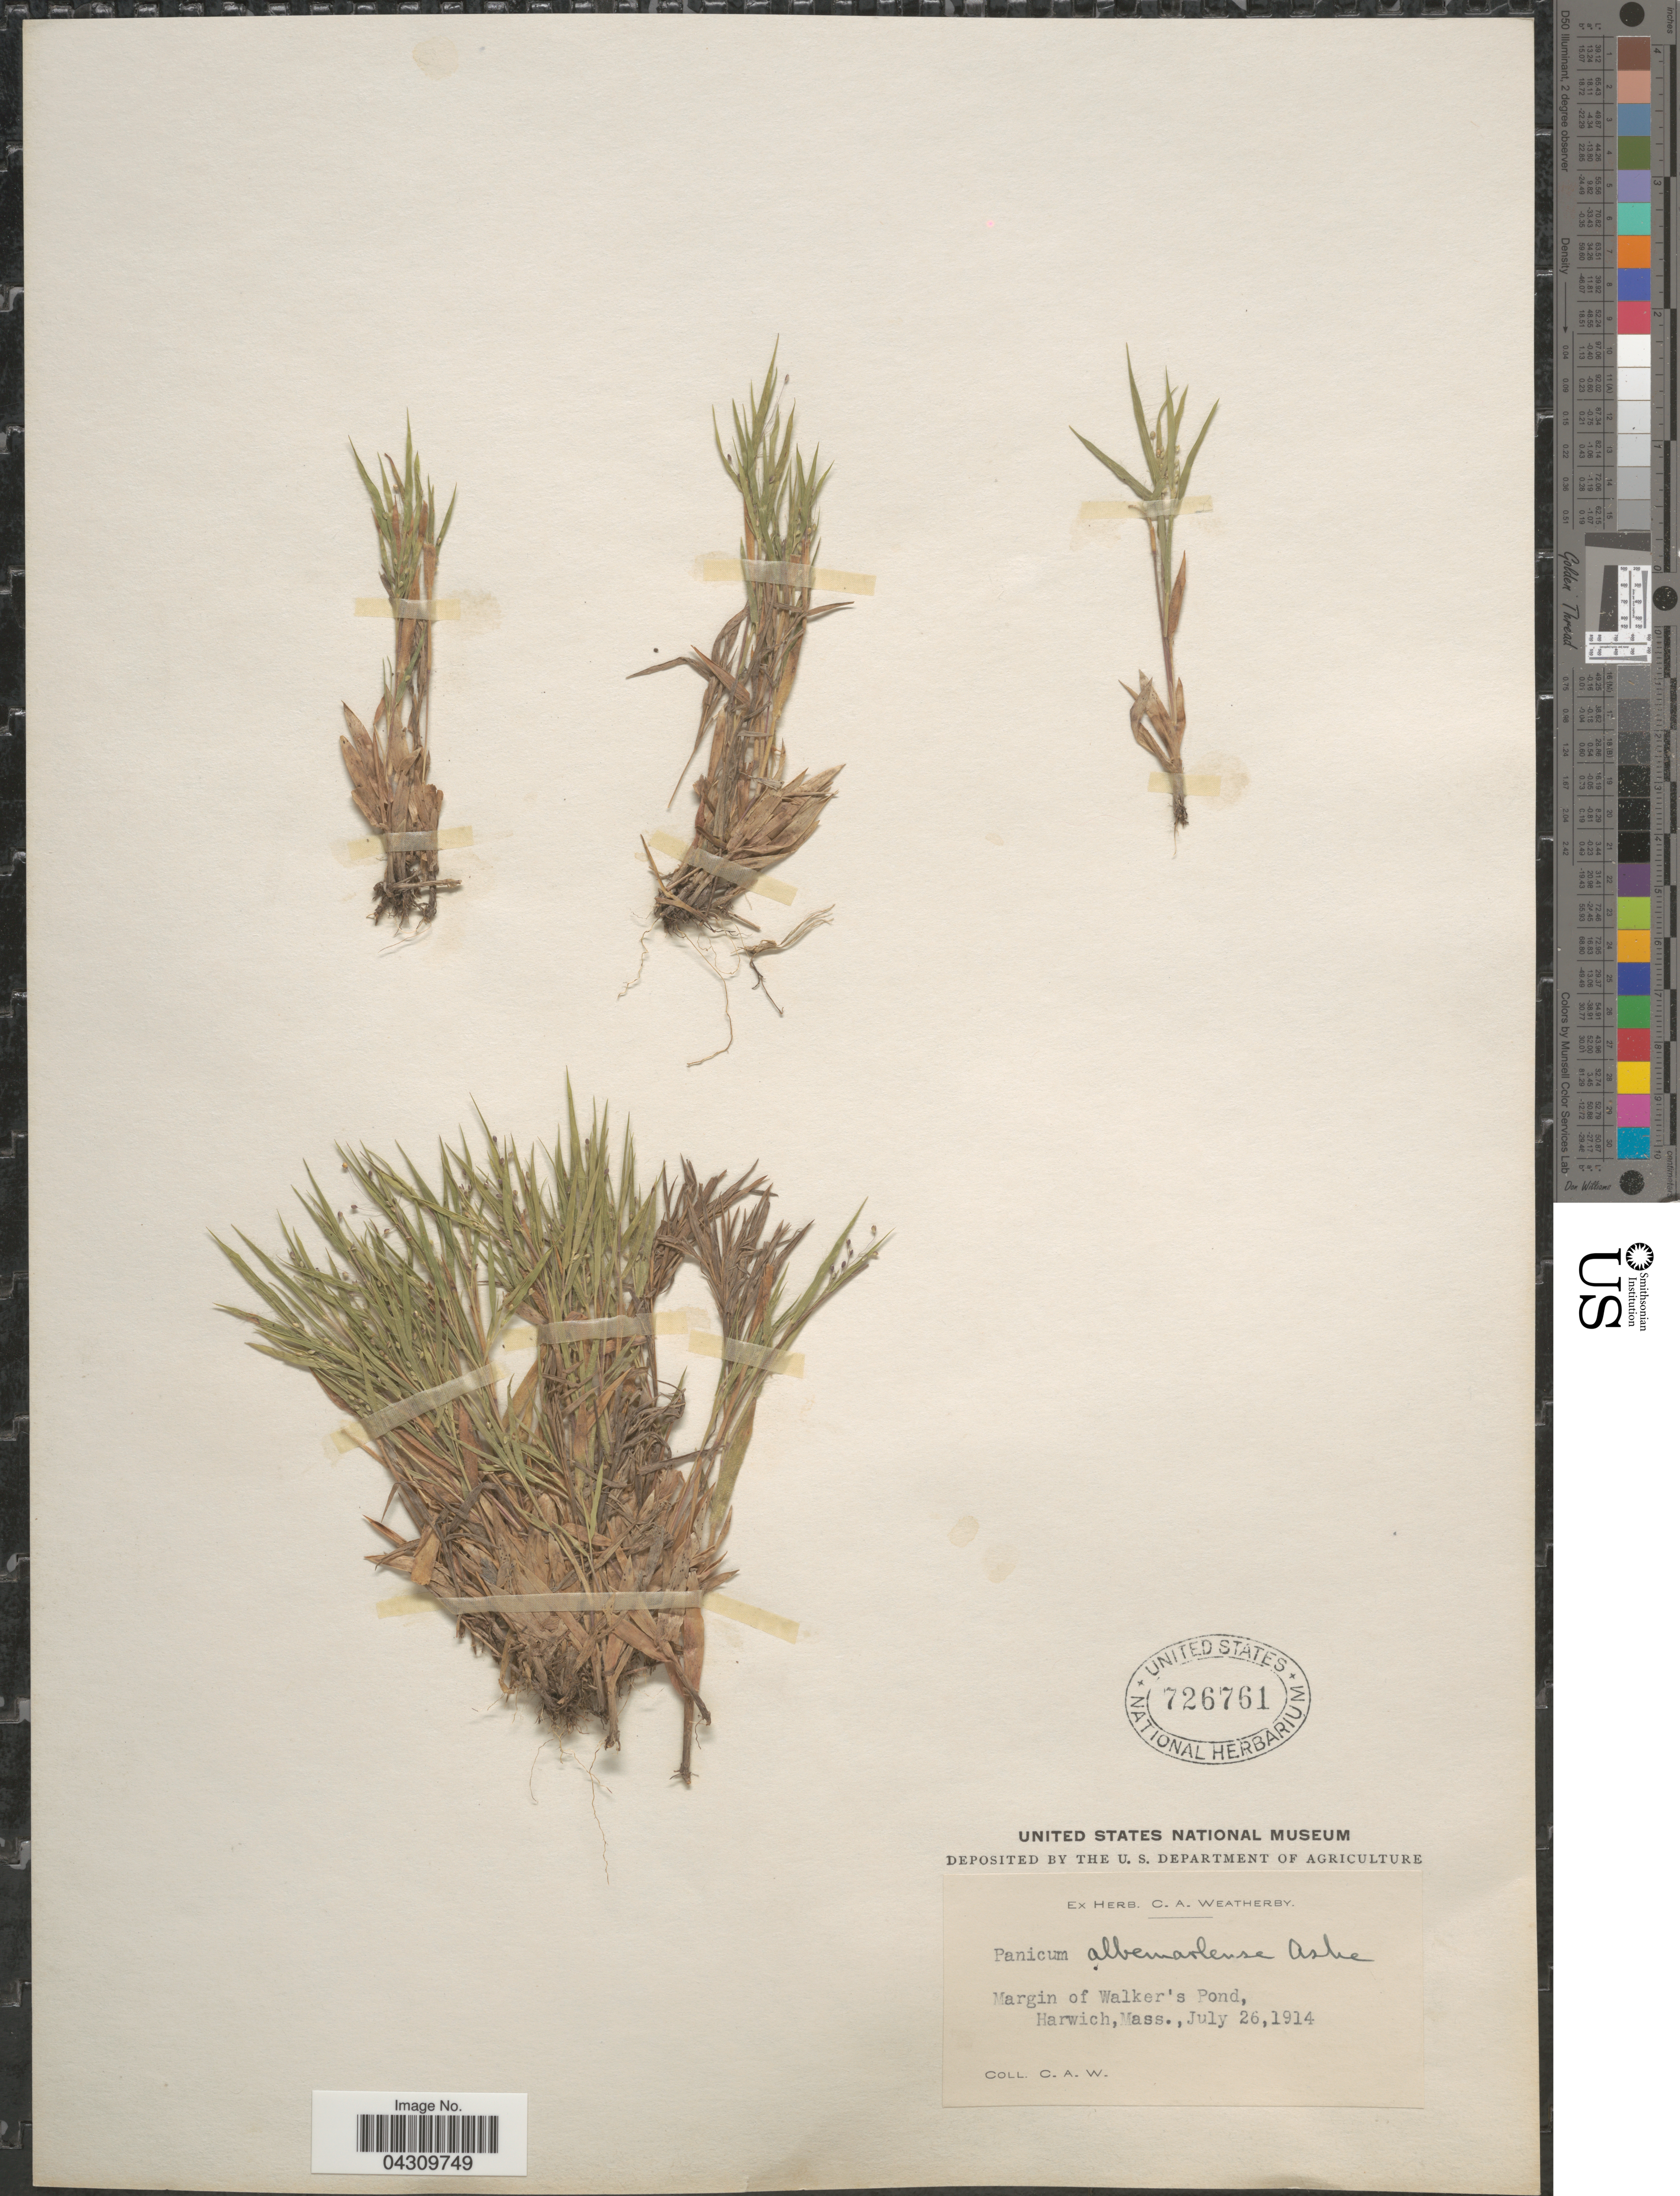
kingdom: Plantae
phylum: Tracheophyta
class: Liliopsida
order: Poales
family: Poaceae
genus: Dichanthelium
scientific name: Dichanthelium acuminatum var. acuminatum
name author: (Sw.) Gould & C.A. Clark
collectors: C. A. Weatherby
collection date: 1914-07-26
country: United States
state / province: Massachusetts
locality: Margin of Walker's Pond, Harwich.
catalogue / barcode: US 726761